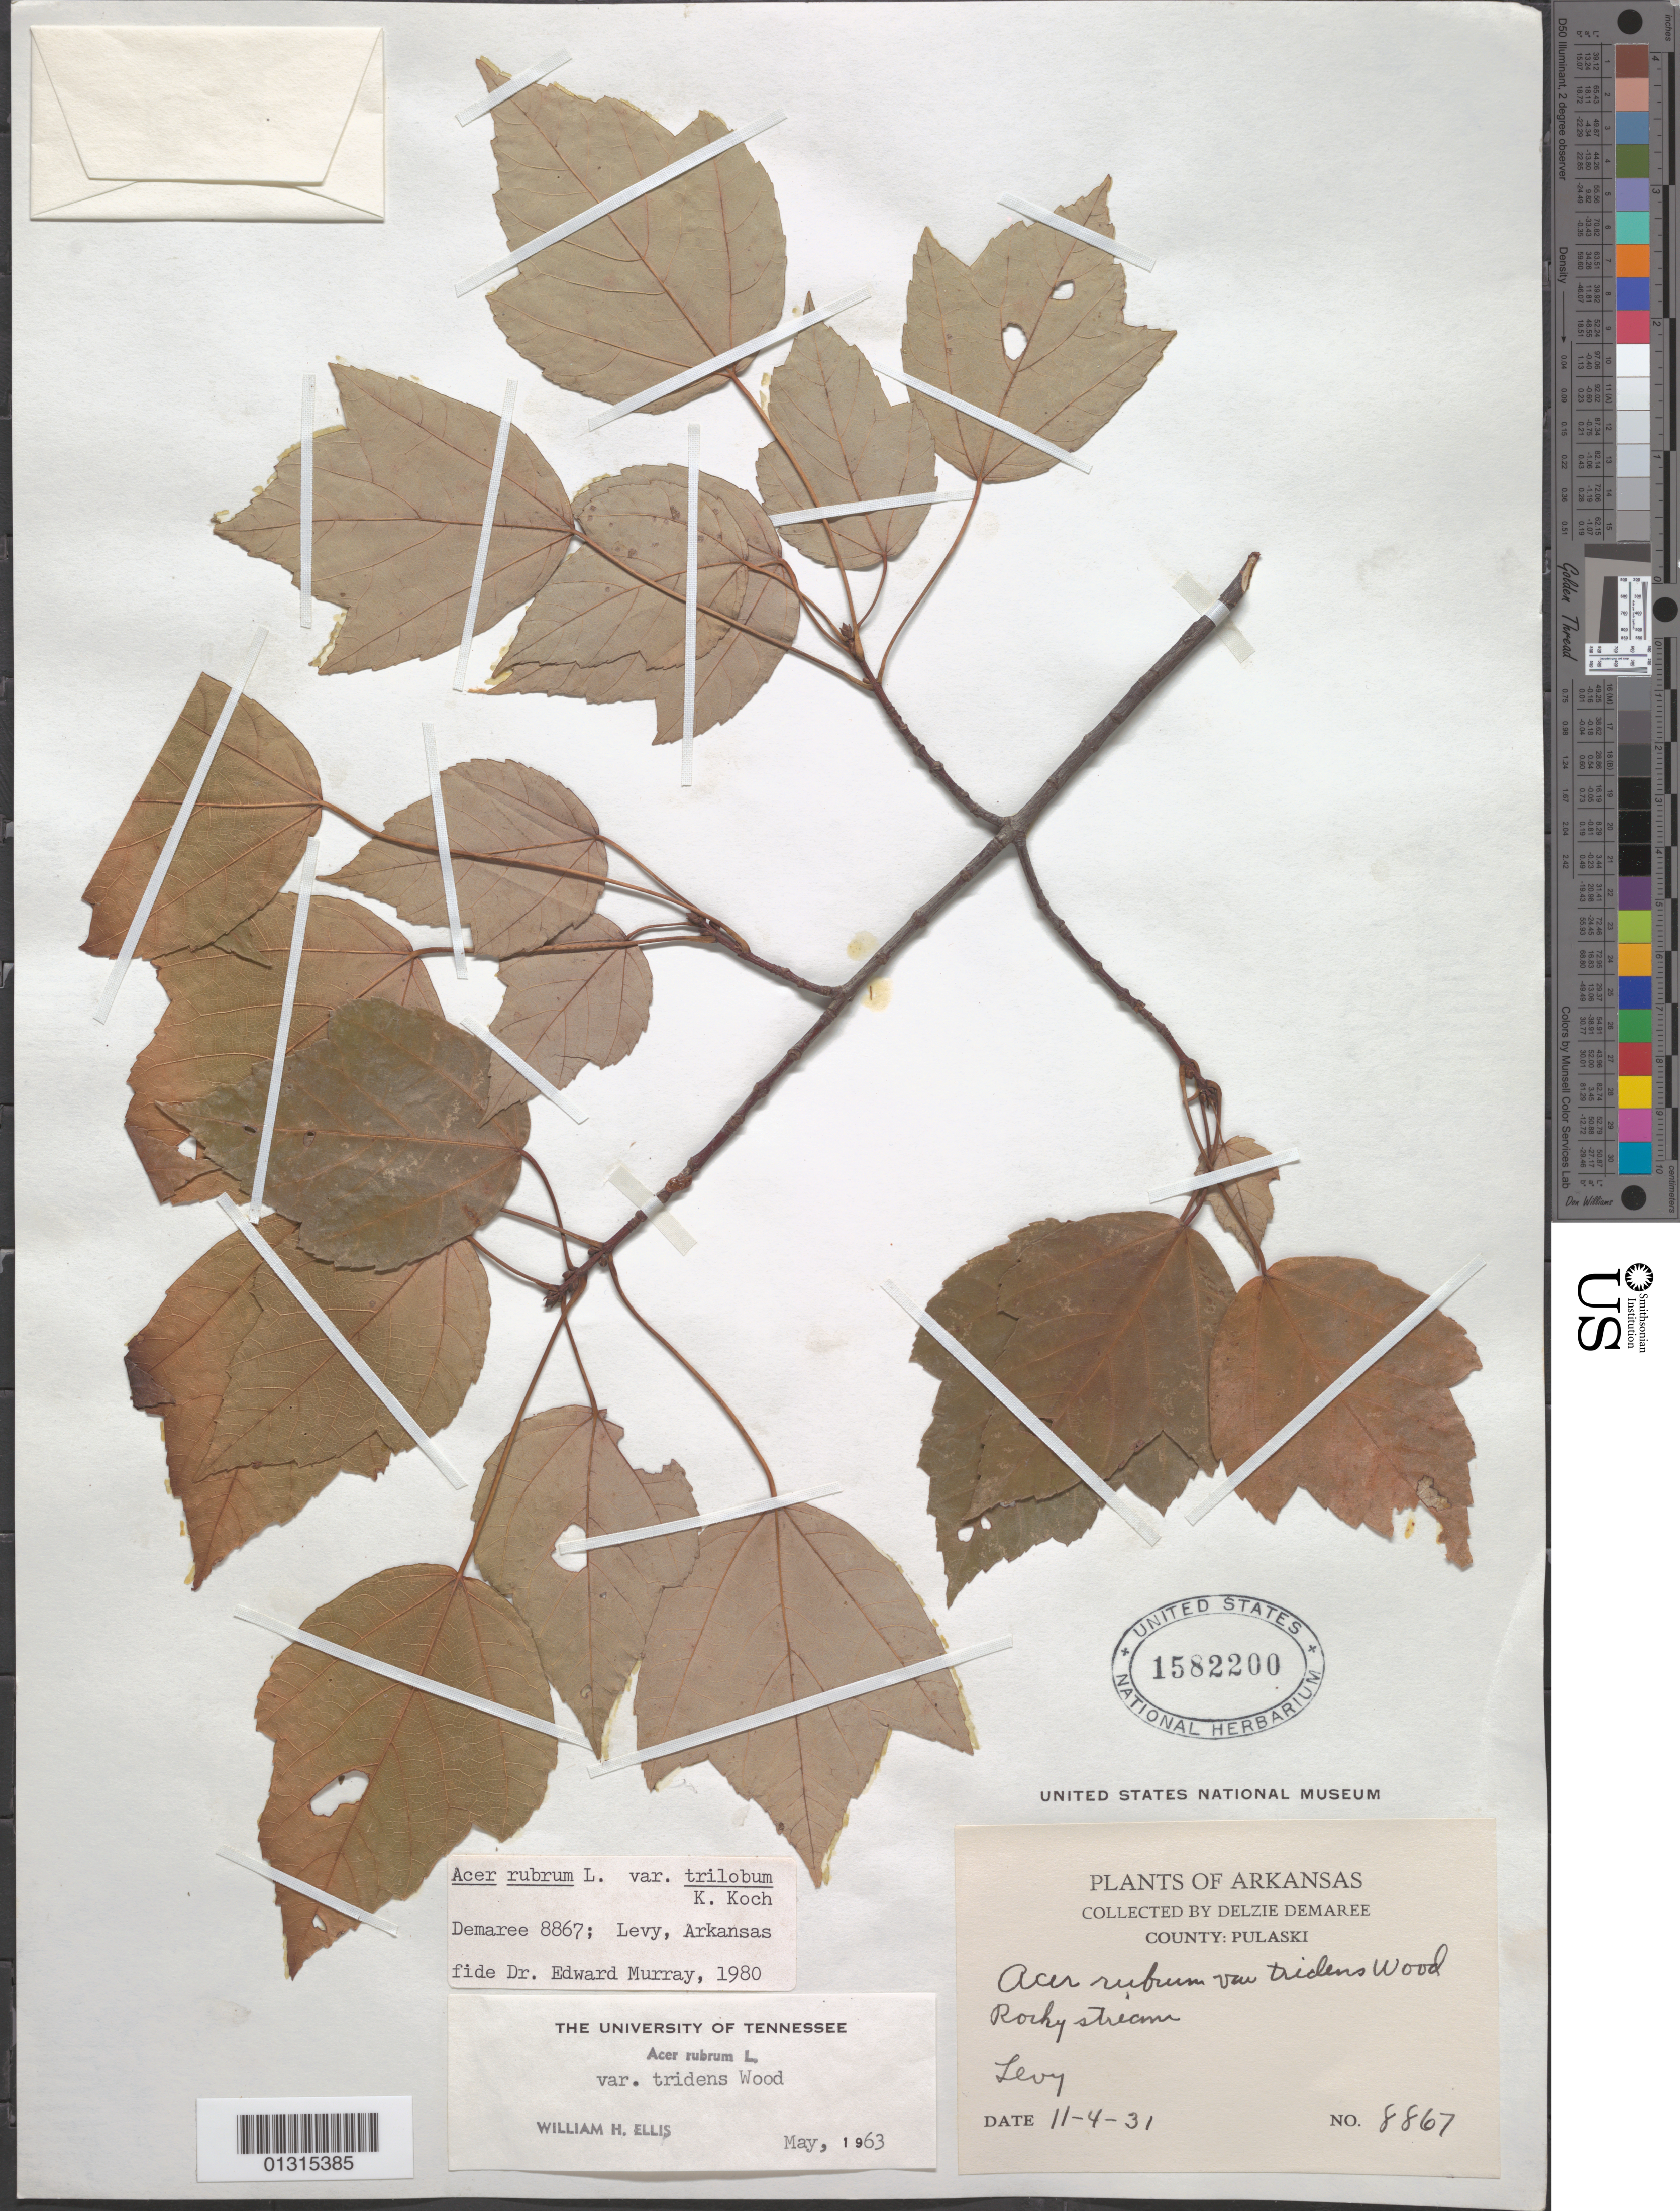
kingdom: Plantae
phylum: Tracheophyta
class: Magnoliopsida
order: Sapindales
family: Sapindaceae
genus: Acer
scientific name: Acer rubrum var. trilobum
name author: K. Koch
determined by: Murray, Edward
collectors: D. Demaree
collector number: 8867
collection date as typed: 11-4-31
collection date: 1931-11-04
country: United States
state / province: Arkansas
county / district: Pulaski County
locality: Pulaski County, Levy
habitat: Rocky stream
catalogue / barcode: US 1582200